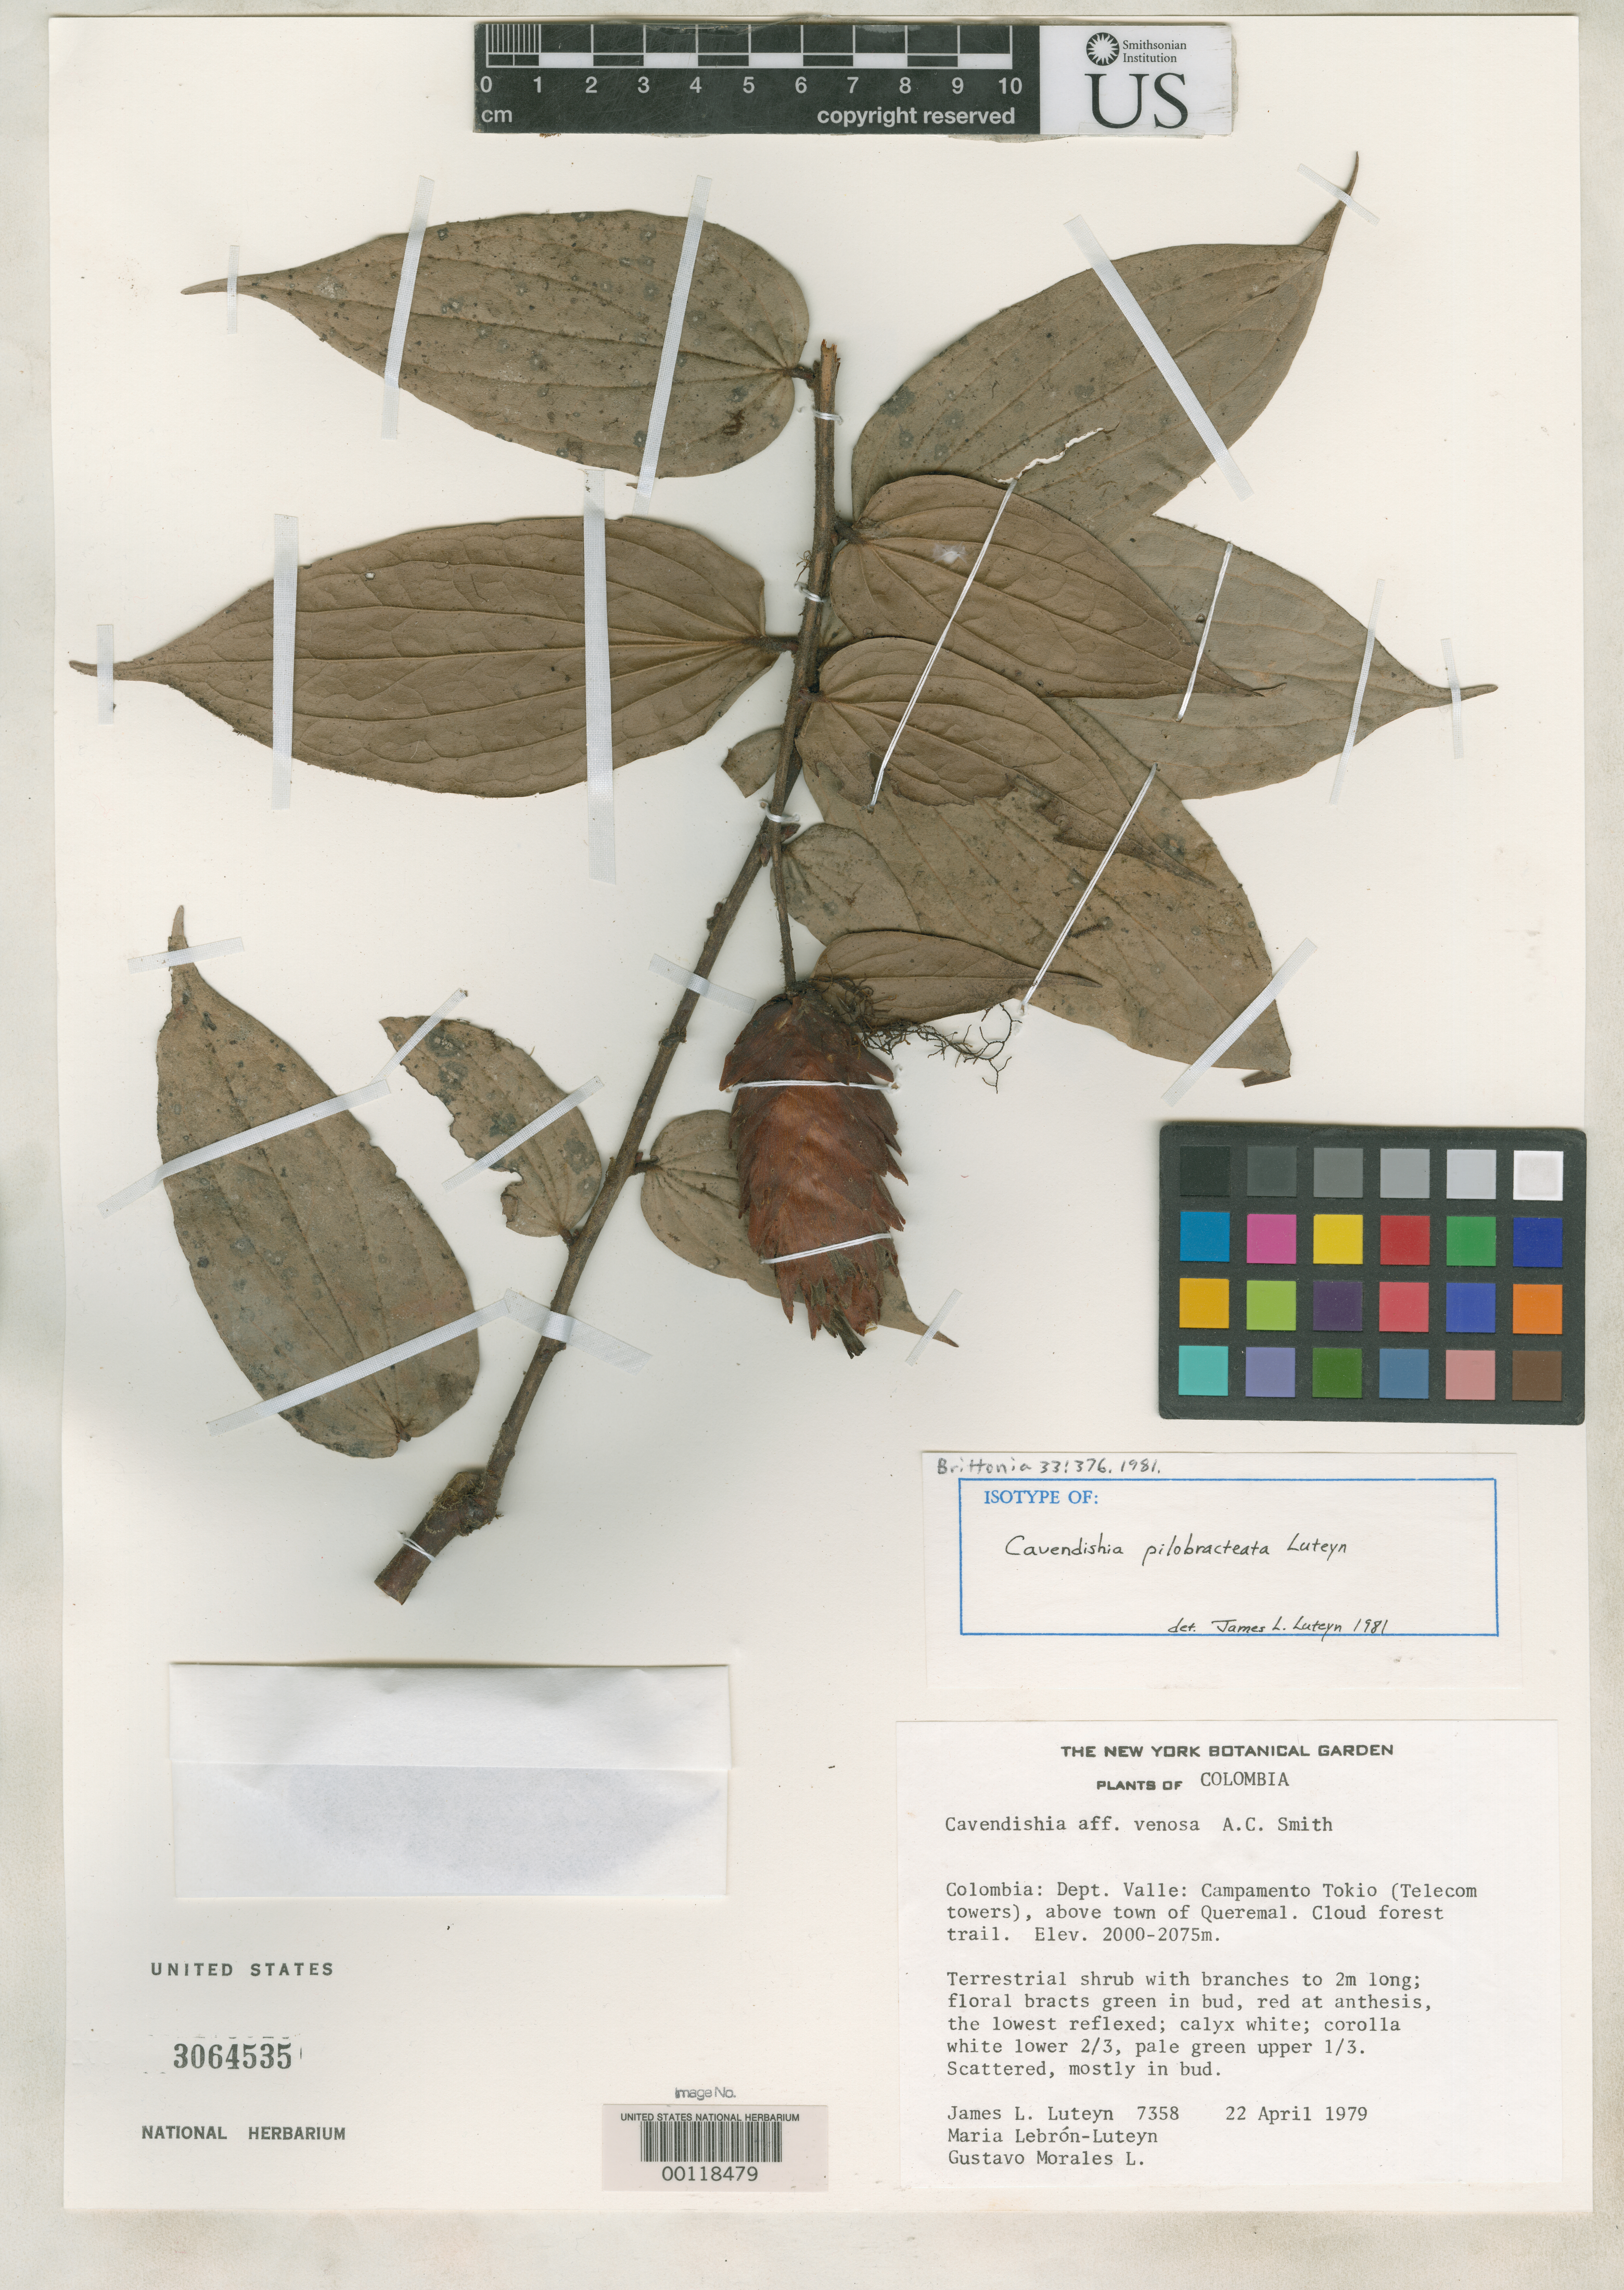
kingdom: Plantae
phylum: Tracheophyta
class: Magnoliopsida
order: Ericales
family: Ericaceae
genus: Cavendishia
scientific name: Cavendishia pilobracteata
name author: Luteyn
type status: Isotype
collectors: J. L. Luteyn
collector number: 7358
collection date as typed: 22 Apr 1979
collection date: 1979-04-22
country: Colombia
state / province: Valle del Cauca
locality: Campamento Tokio, above Queremal.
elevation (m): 2000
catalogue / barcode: US 3064535